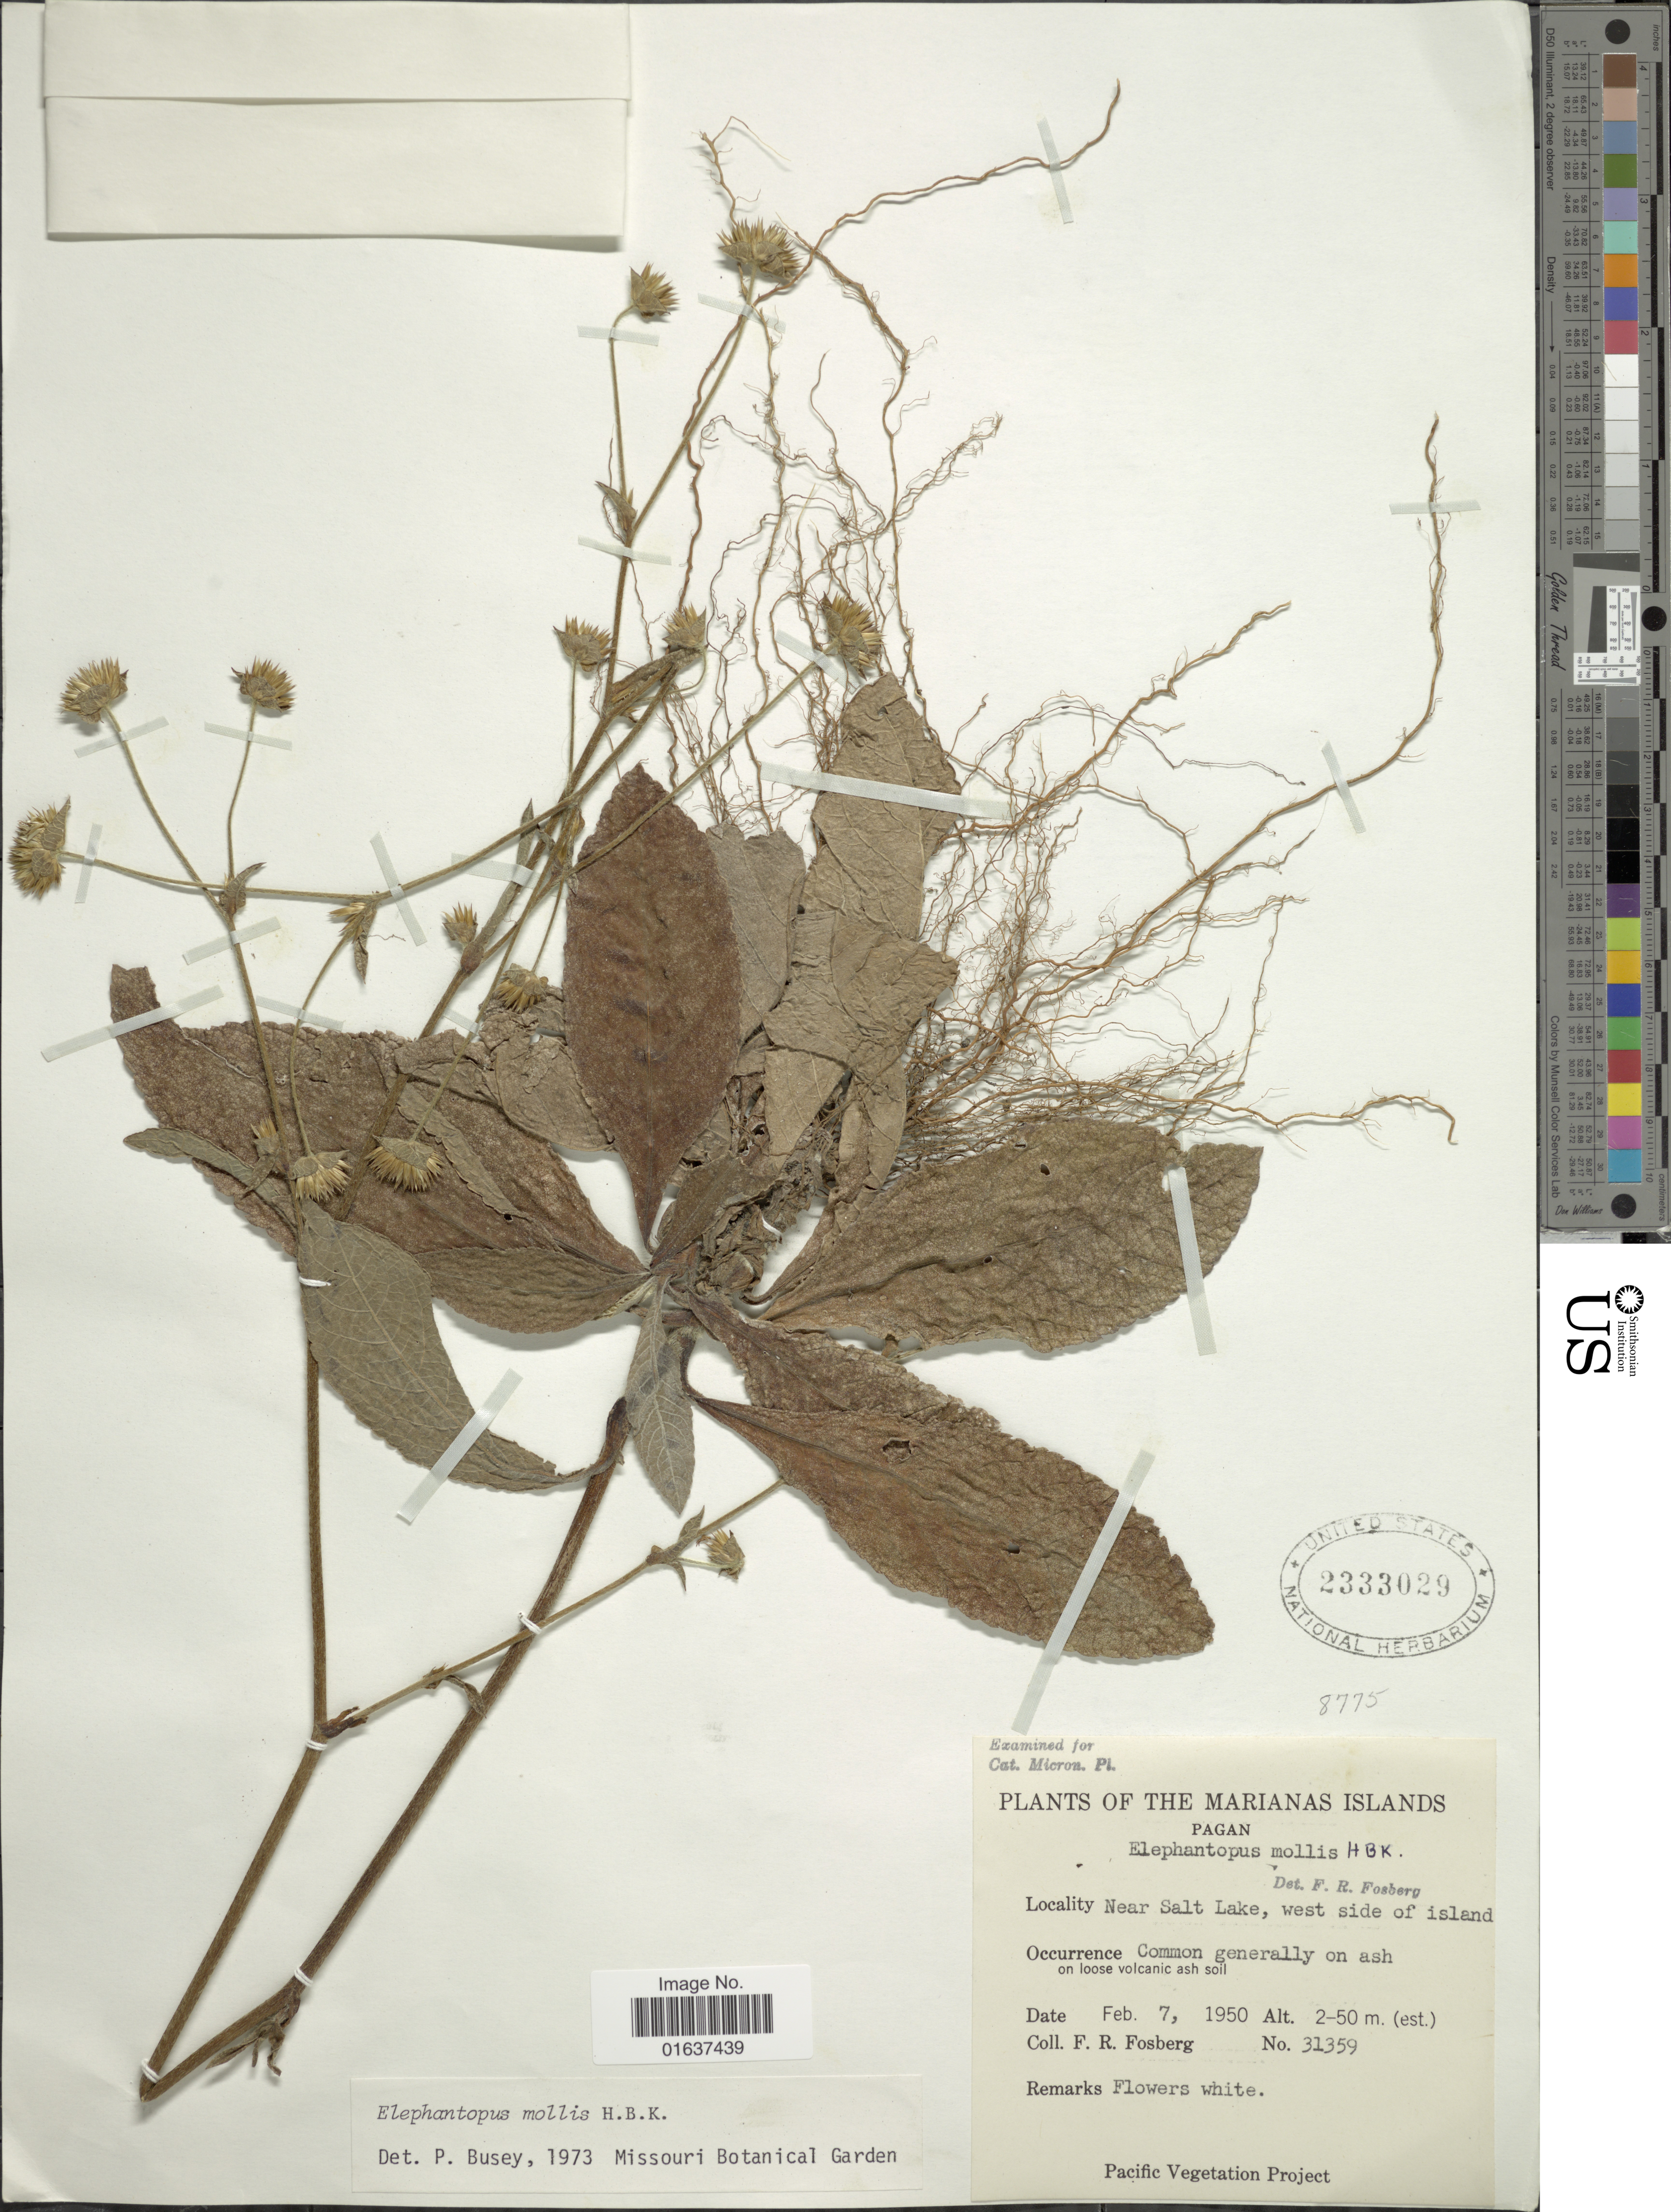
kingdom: Plantae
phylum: Tracheophyta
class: Magnoliopsida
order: Asterales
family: Asteraceae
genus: Elephantopus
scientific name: Elephantopus mollis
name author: Kunth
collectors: F. R. Fosberg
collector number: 31359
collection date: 1950-02-07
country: Northern Mariana Islands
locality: The Mariana Islands. Pagan. Near Salt Lake, west side of Island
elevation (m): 20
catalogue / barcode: US 2333029